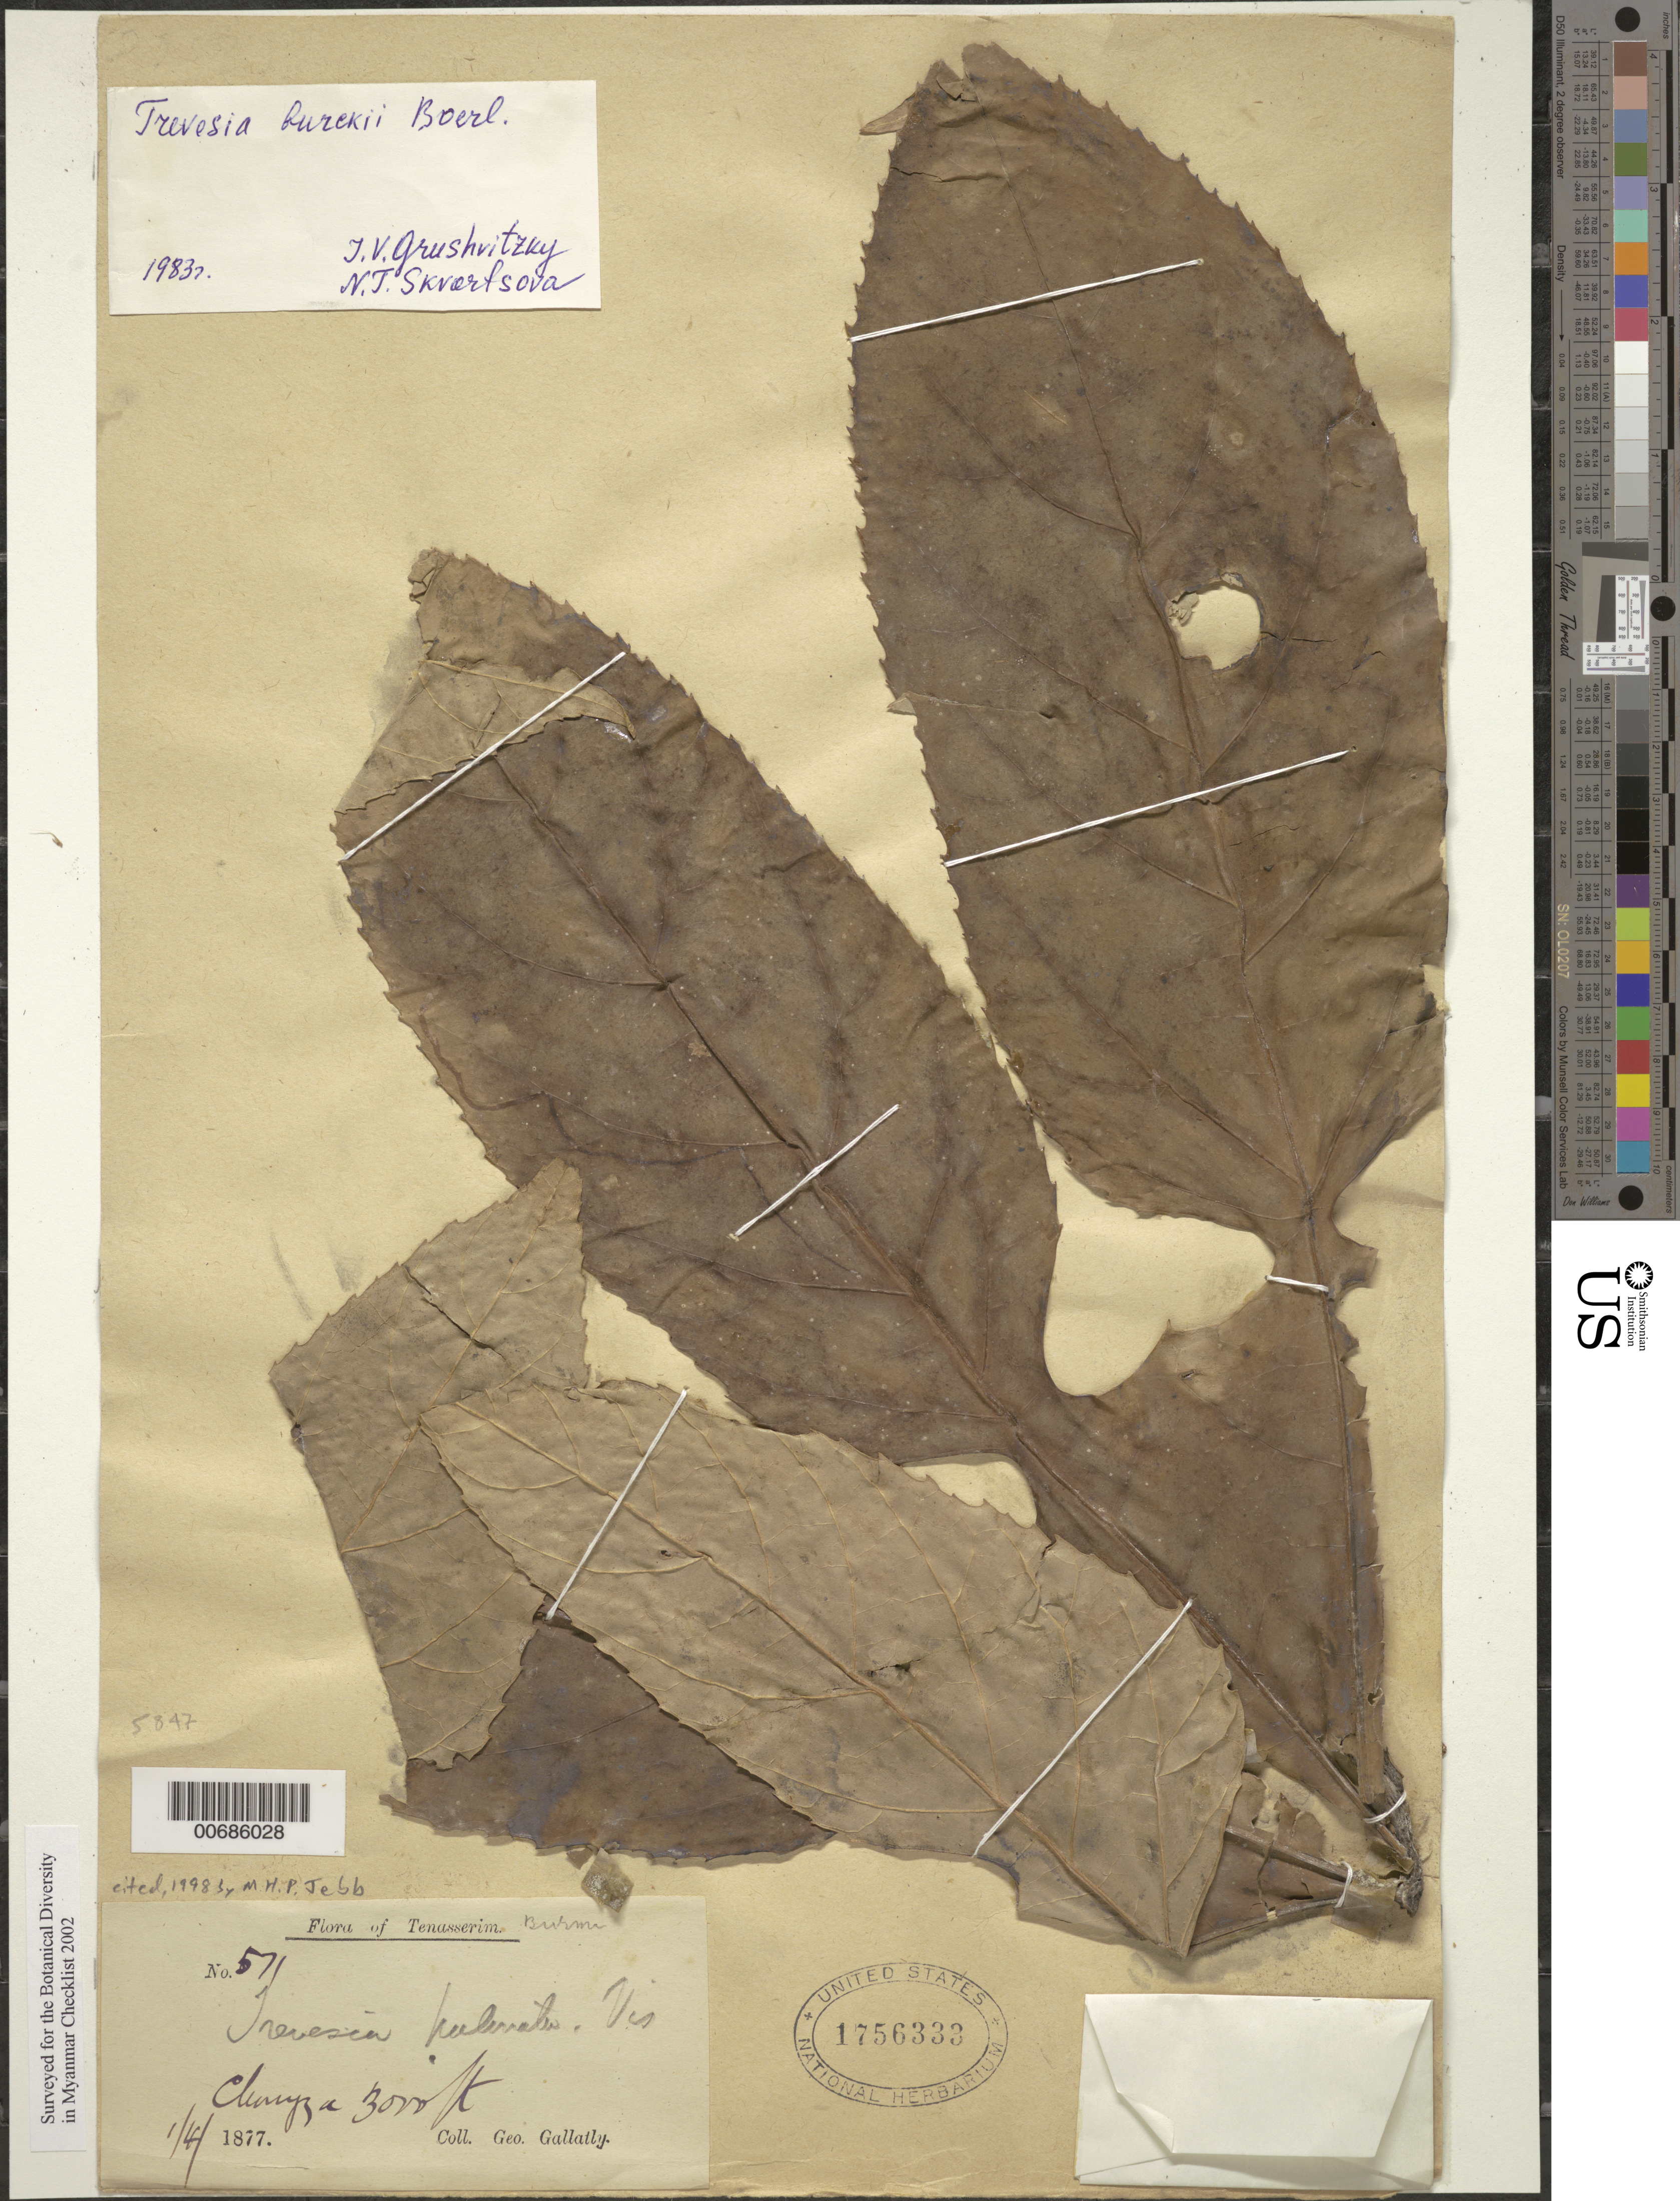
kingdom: Plantae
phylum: Tracheophyta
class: Magnoliopsida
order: Apiales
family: Araliaceae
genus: Trevesia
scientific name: Trevesia palmata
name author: (Roxb. ex Lindl.)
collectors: G. Gallatly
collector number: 571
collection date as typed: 01 Apr 1877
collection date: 1877-04-01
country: Myanmar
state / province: Tenasserim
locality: Chanyza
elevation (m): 914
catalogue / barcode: US 1756333